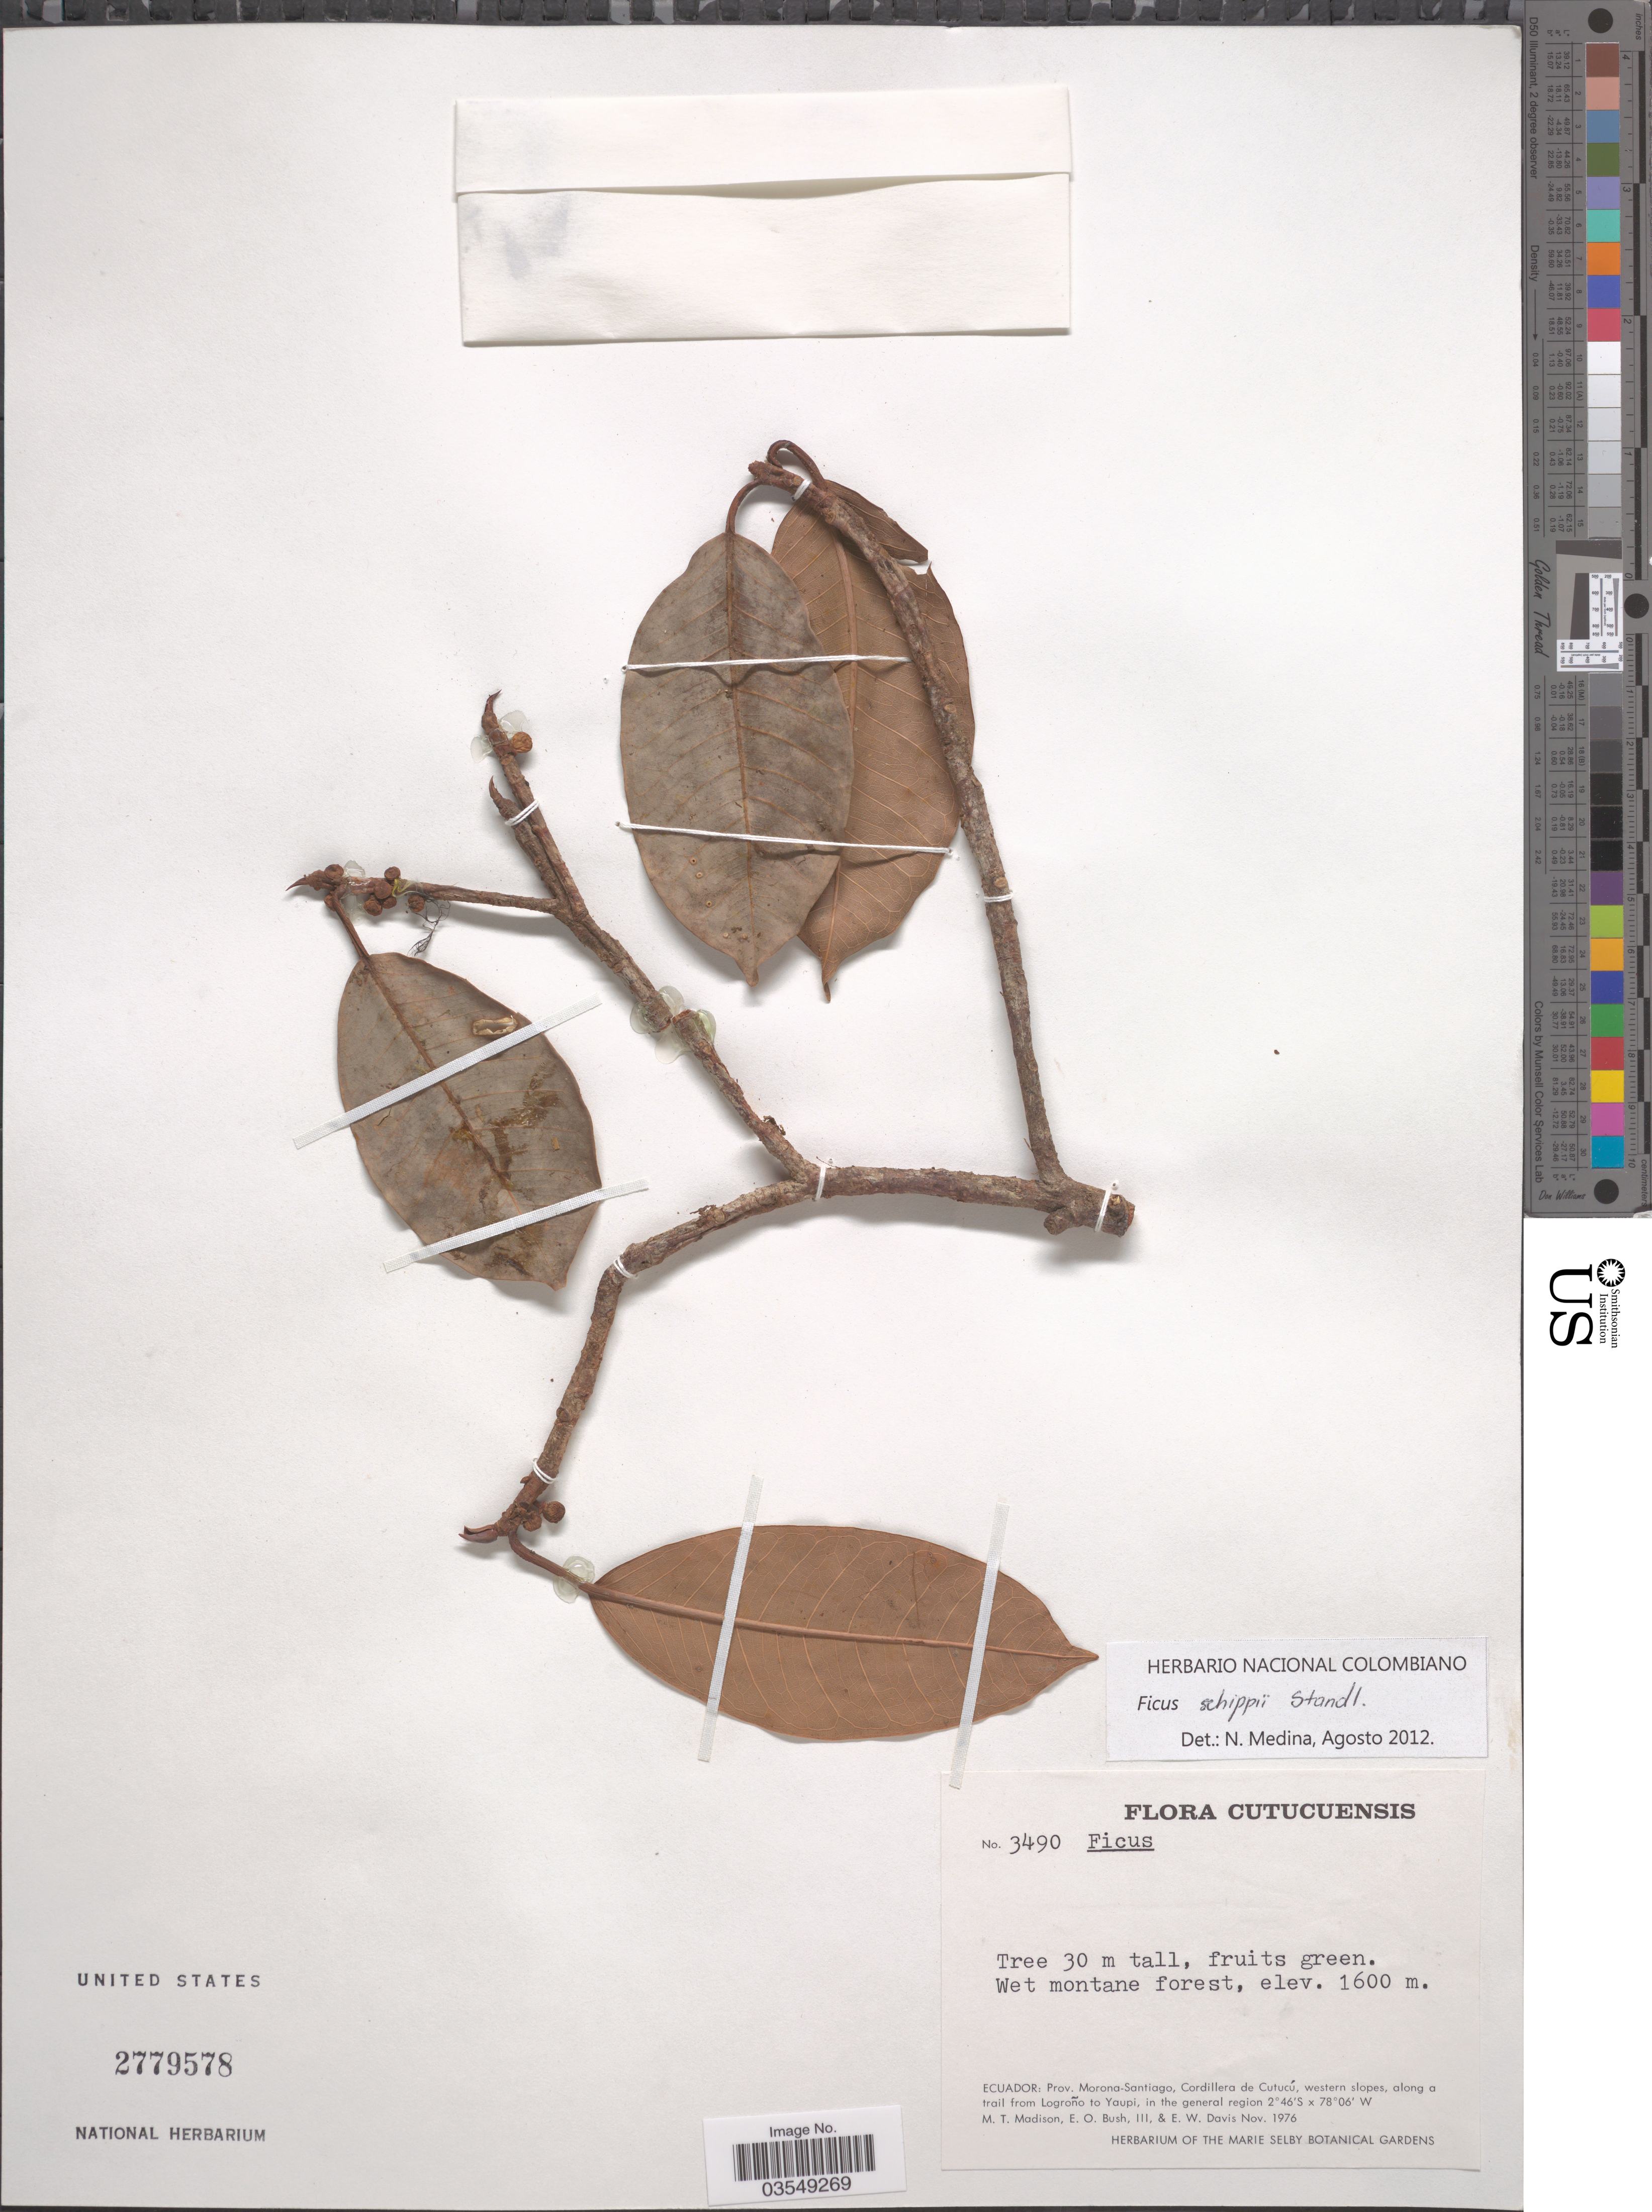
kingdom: Plantae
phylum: Tracheophyta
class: Magnoliopsida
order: Rosales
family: Moraceae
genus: Ficus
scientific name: Ficus schippii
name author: Standl.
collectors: M. T. Madison, E. O. Bush & E. W. Davis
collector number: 3490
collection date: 1976-11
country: Ecuador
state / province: Morona-Santiago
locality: Cordillera Cutucú, western slopes, along a trail from Logroño to Yaupi, in the general region.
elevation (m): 1600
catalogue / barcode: US 2779578